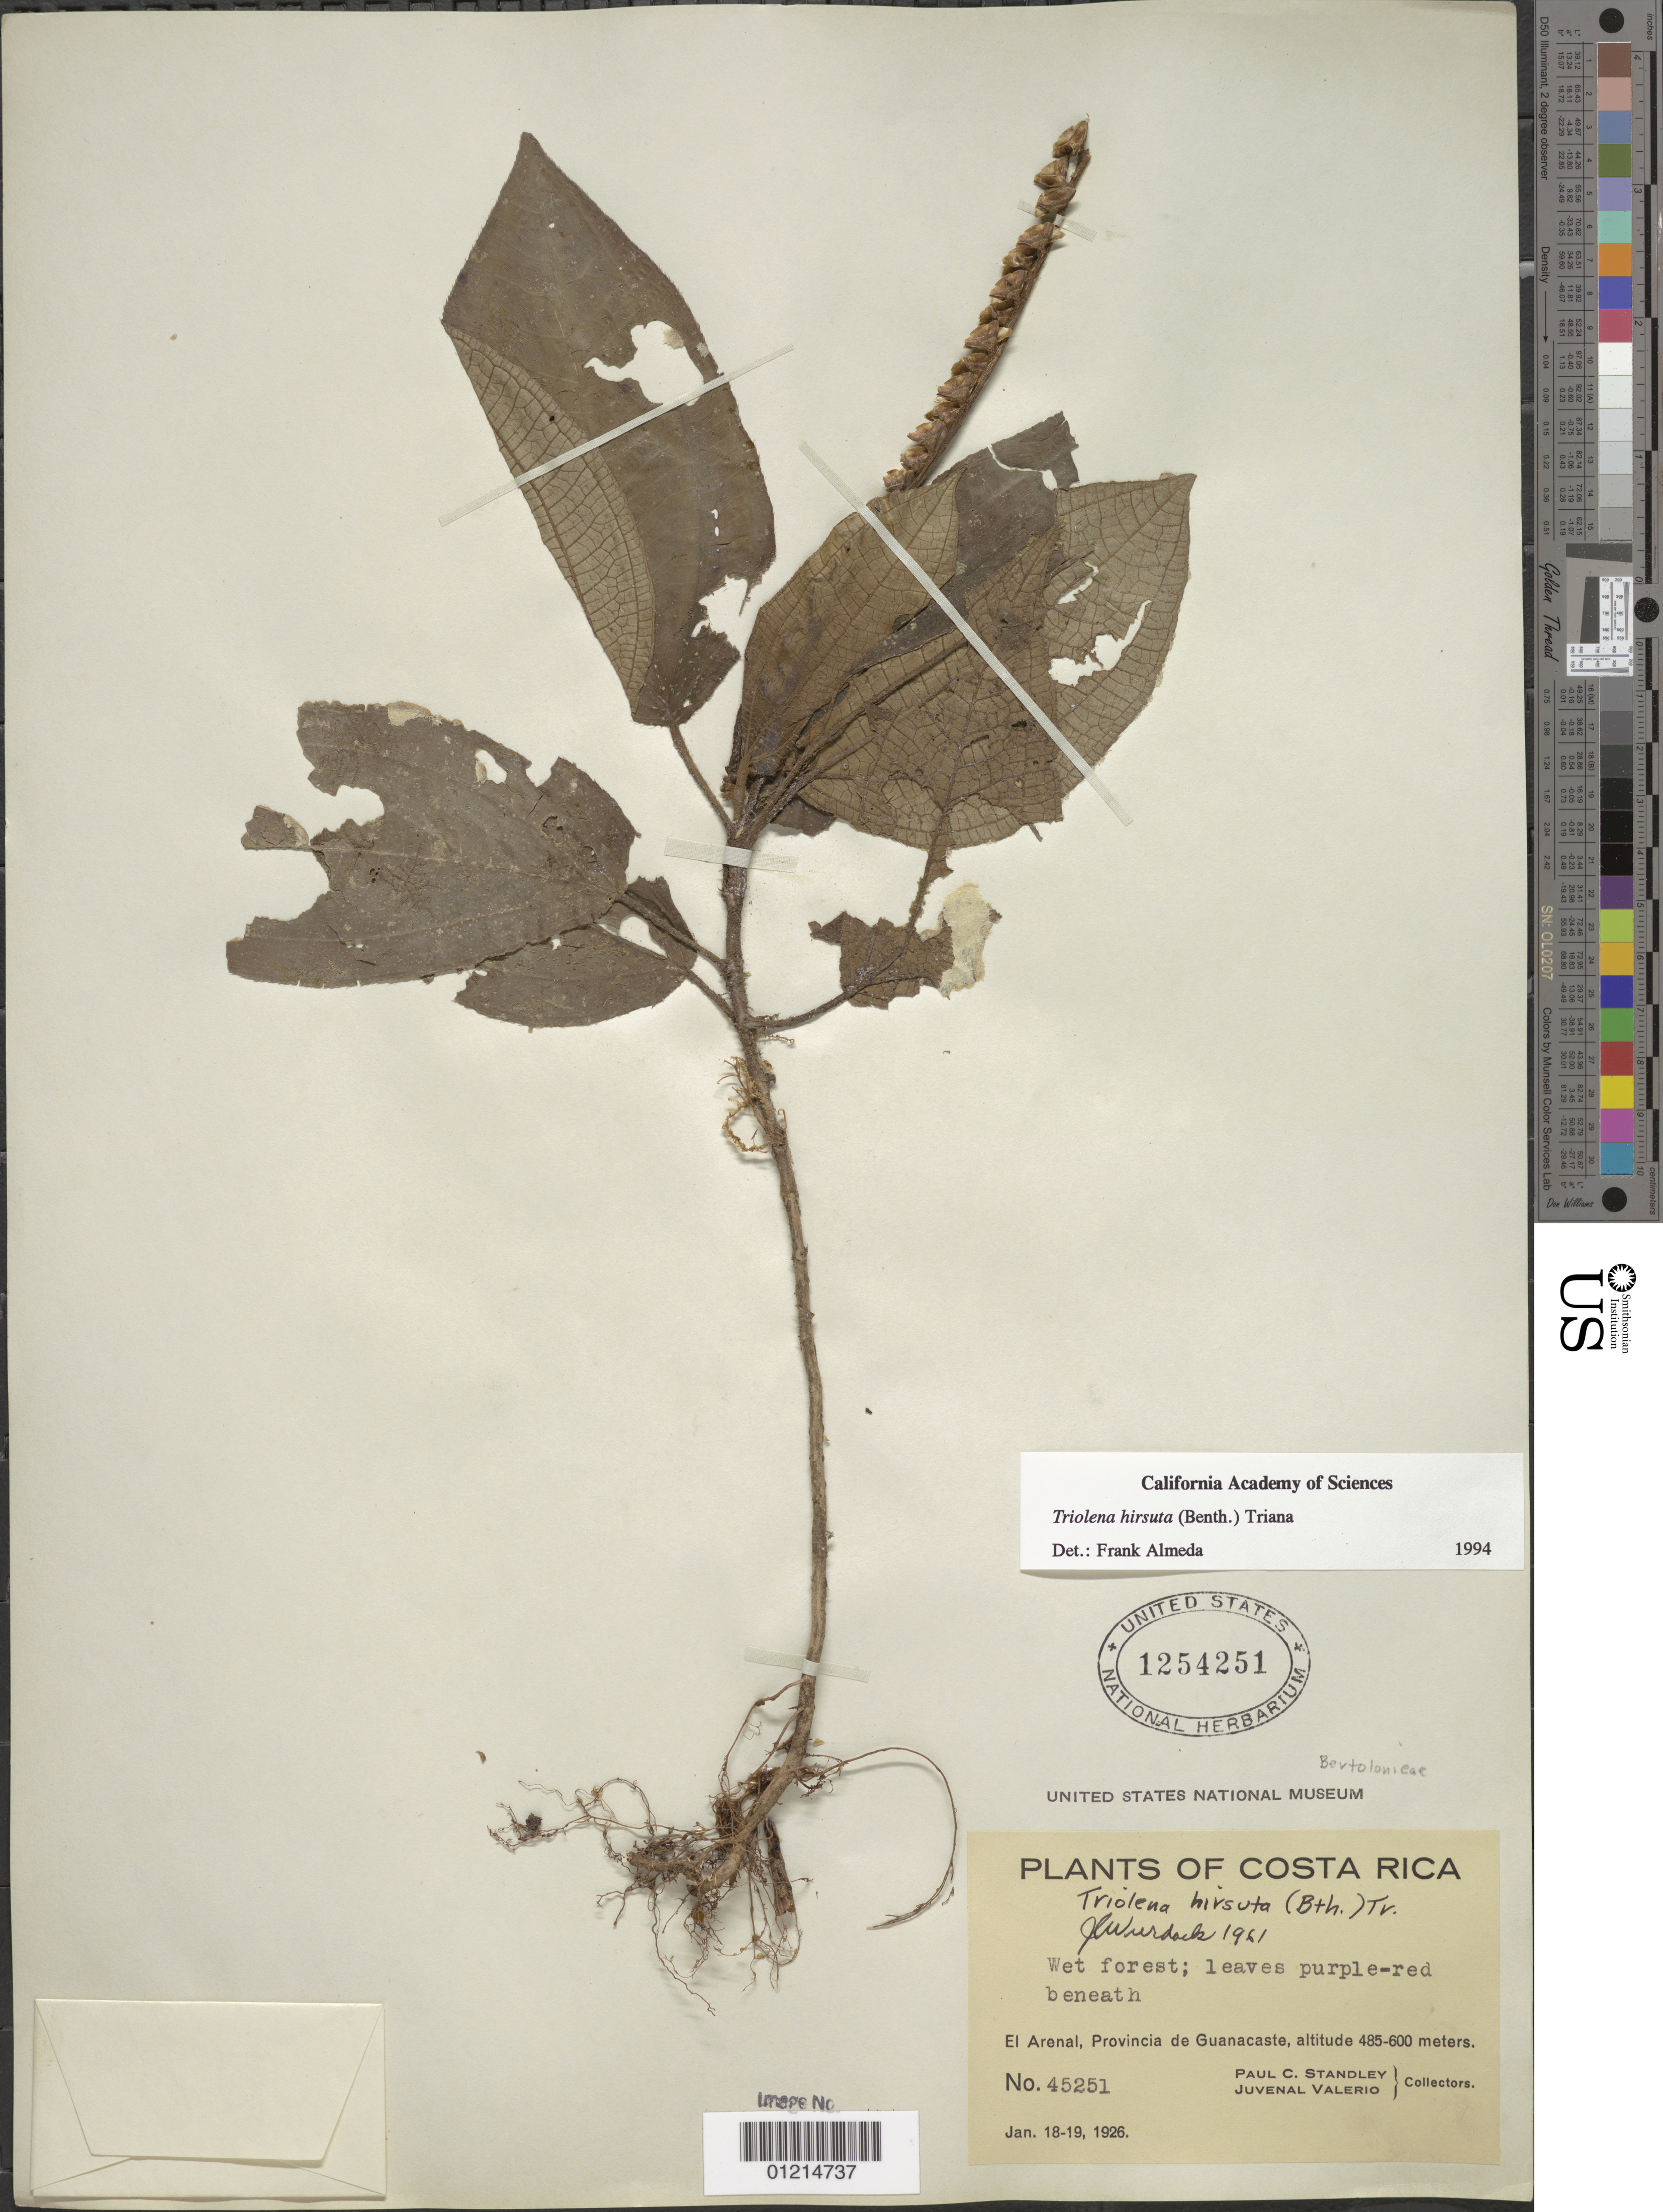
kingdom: Plantae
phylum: Tracheophyta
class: Magnoliopsida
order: Myrtales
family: Melastomataceae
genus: Triolena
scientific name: Triolena hirsuta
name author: (Benth.) Triana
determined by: Almeda, F.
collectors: P. C. Standley & J. Valerio R.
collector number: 45251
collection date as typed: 18 Jan 1926 and 19 Jan 1926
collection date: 1926-01-18,1926-01-19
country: Costa Rica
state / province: Guanacaste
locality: El Arenal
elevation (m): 485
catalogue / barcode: US 1254251